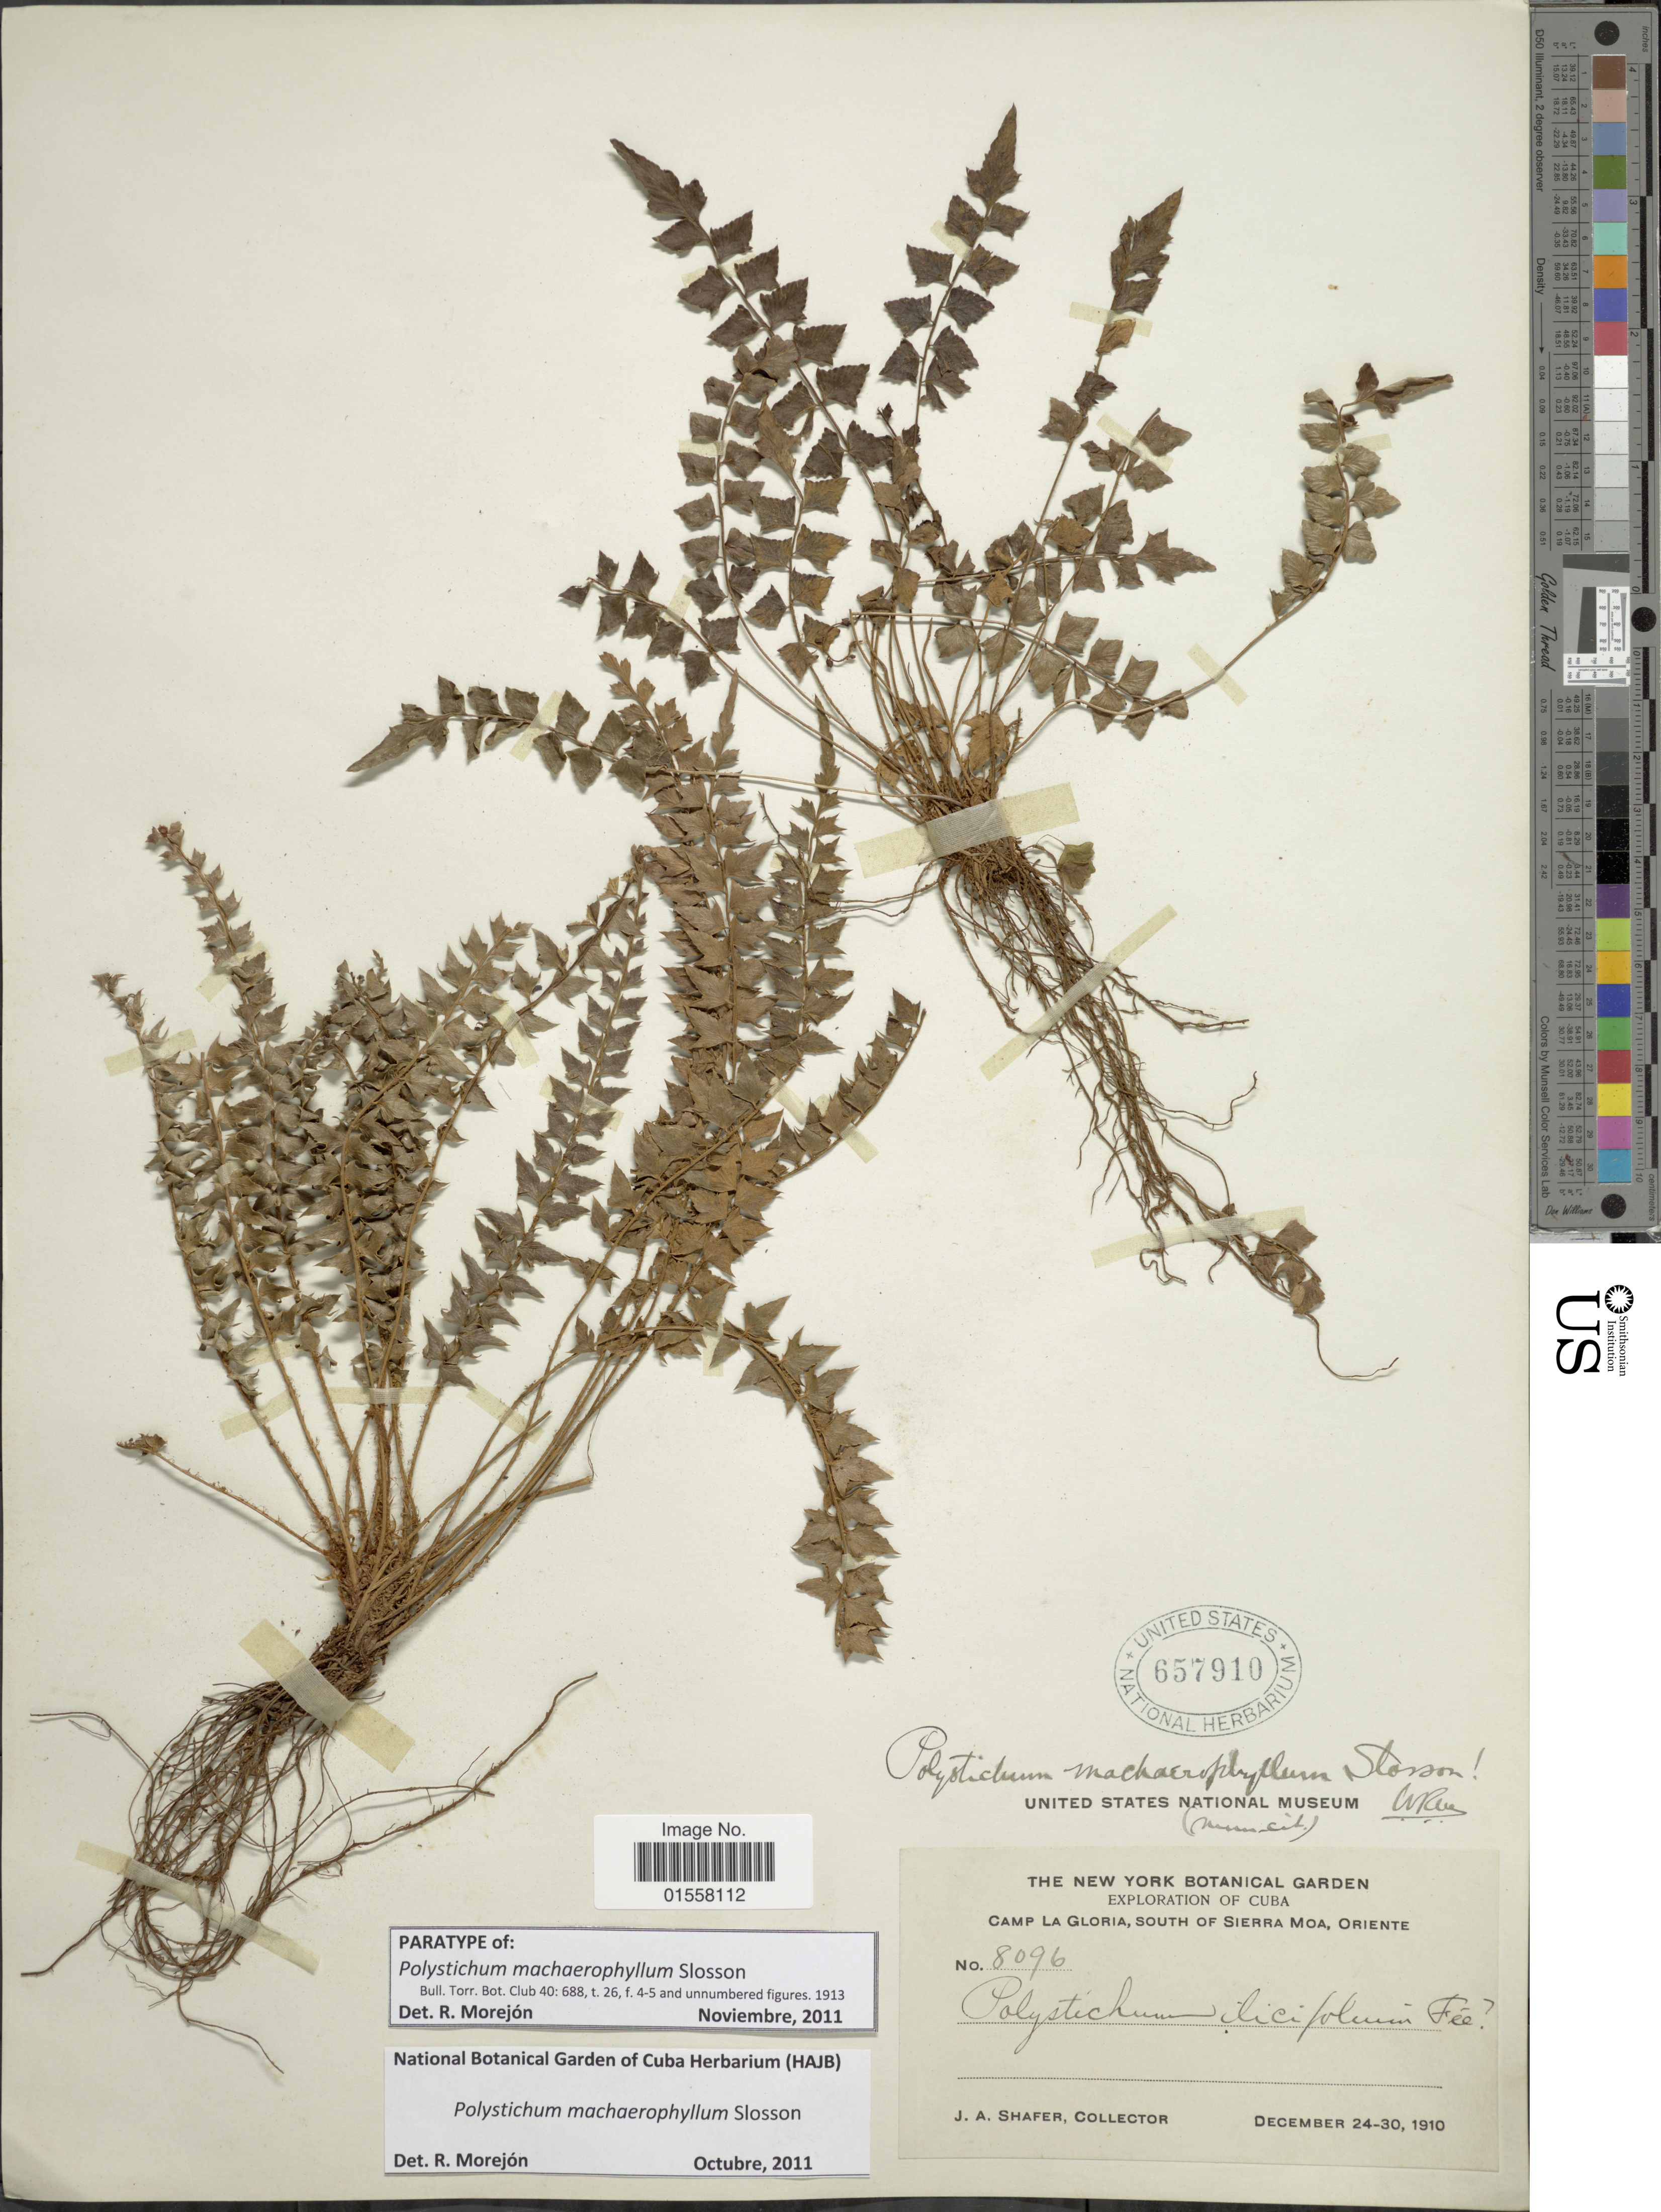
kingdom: Plantae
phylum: Tracheophyta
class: Polypodiopsida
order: Polypodiales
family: Dryopteridaceae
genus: Polystichum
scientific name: Polystichum machaerophyllum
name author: Sloss.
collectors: J. A. Shafer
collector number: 8096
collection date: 1910-12-24/1910-12-30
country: Cuba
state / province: Oriente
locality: Camp La Gloria, south of Sierra Moa, Oriente.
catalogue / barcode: US 657910